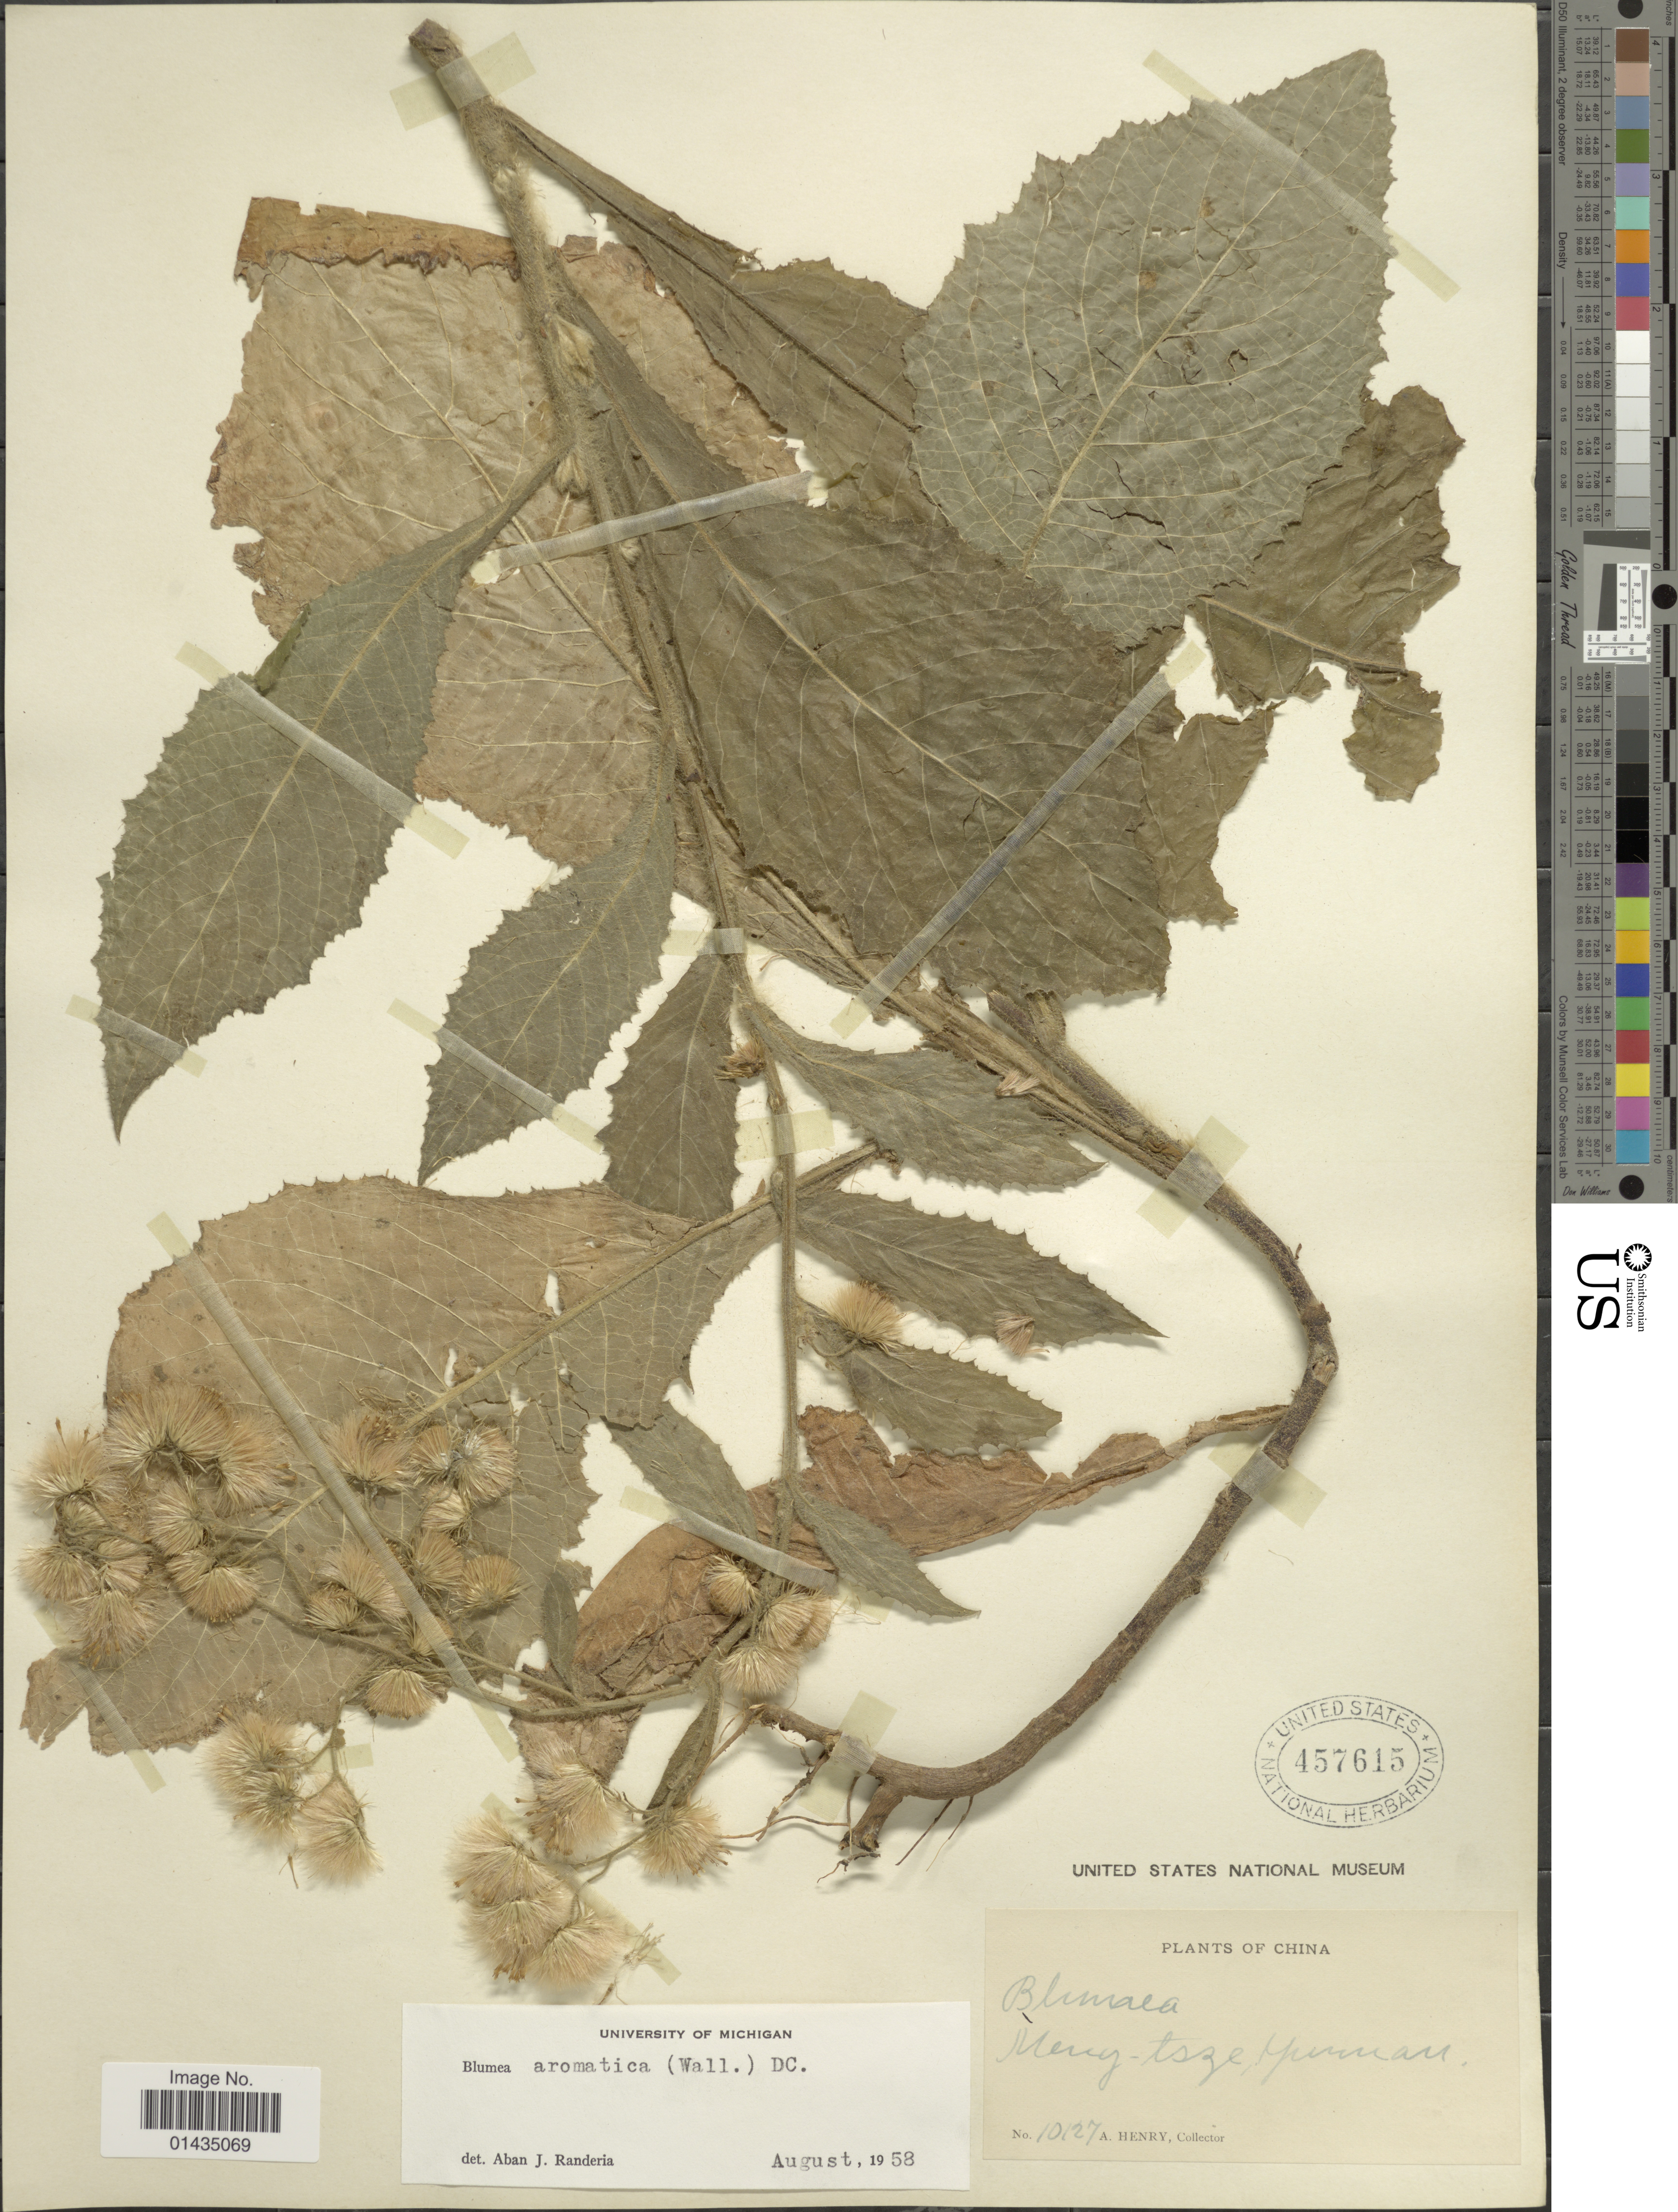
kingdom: Plantae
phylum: Tracheophyta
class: Magnoliopsida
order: Asterales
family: Asteraceae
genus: Blumea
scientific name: Blumea aromatica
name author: DC.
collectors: A. Henry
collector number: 10127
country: China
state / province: Yunnan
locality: Mneg-tsze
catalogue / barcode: US 457615